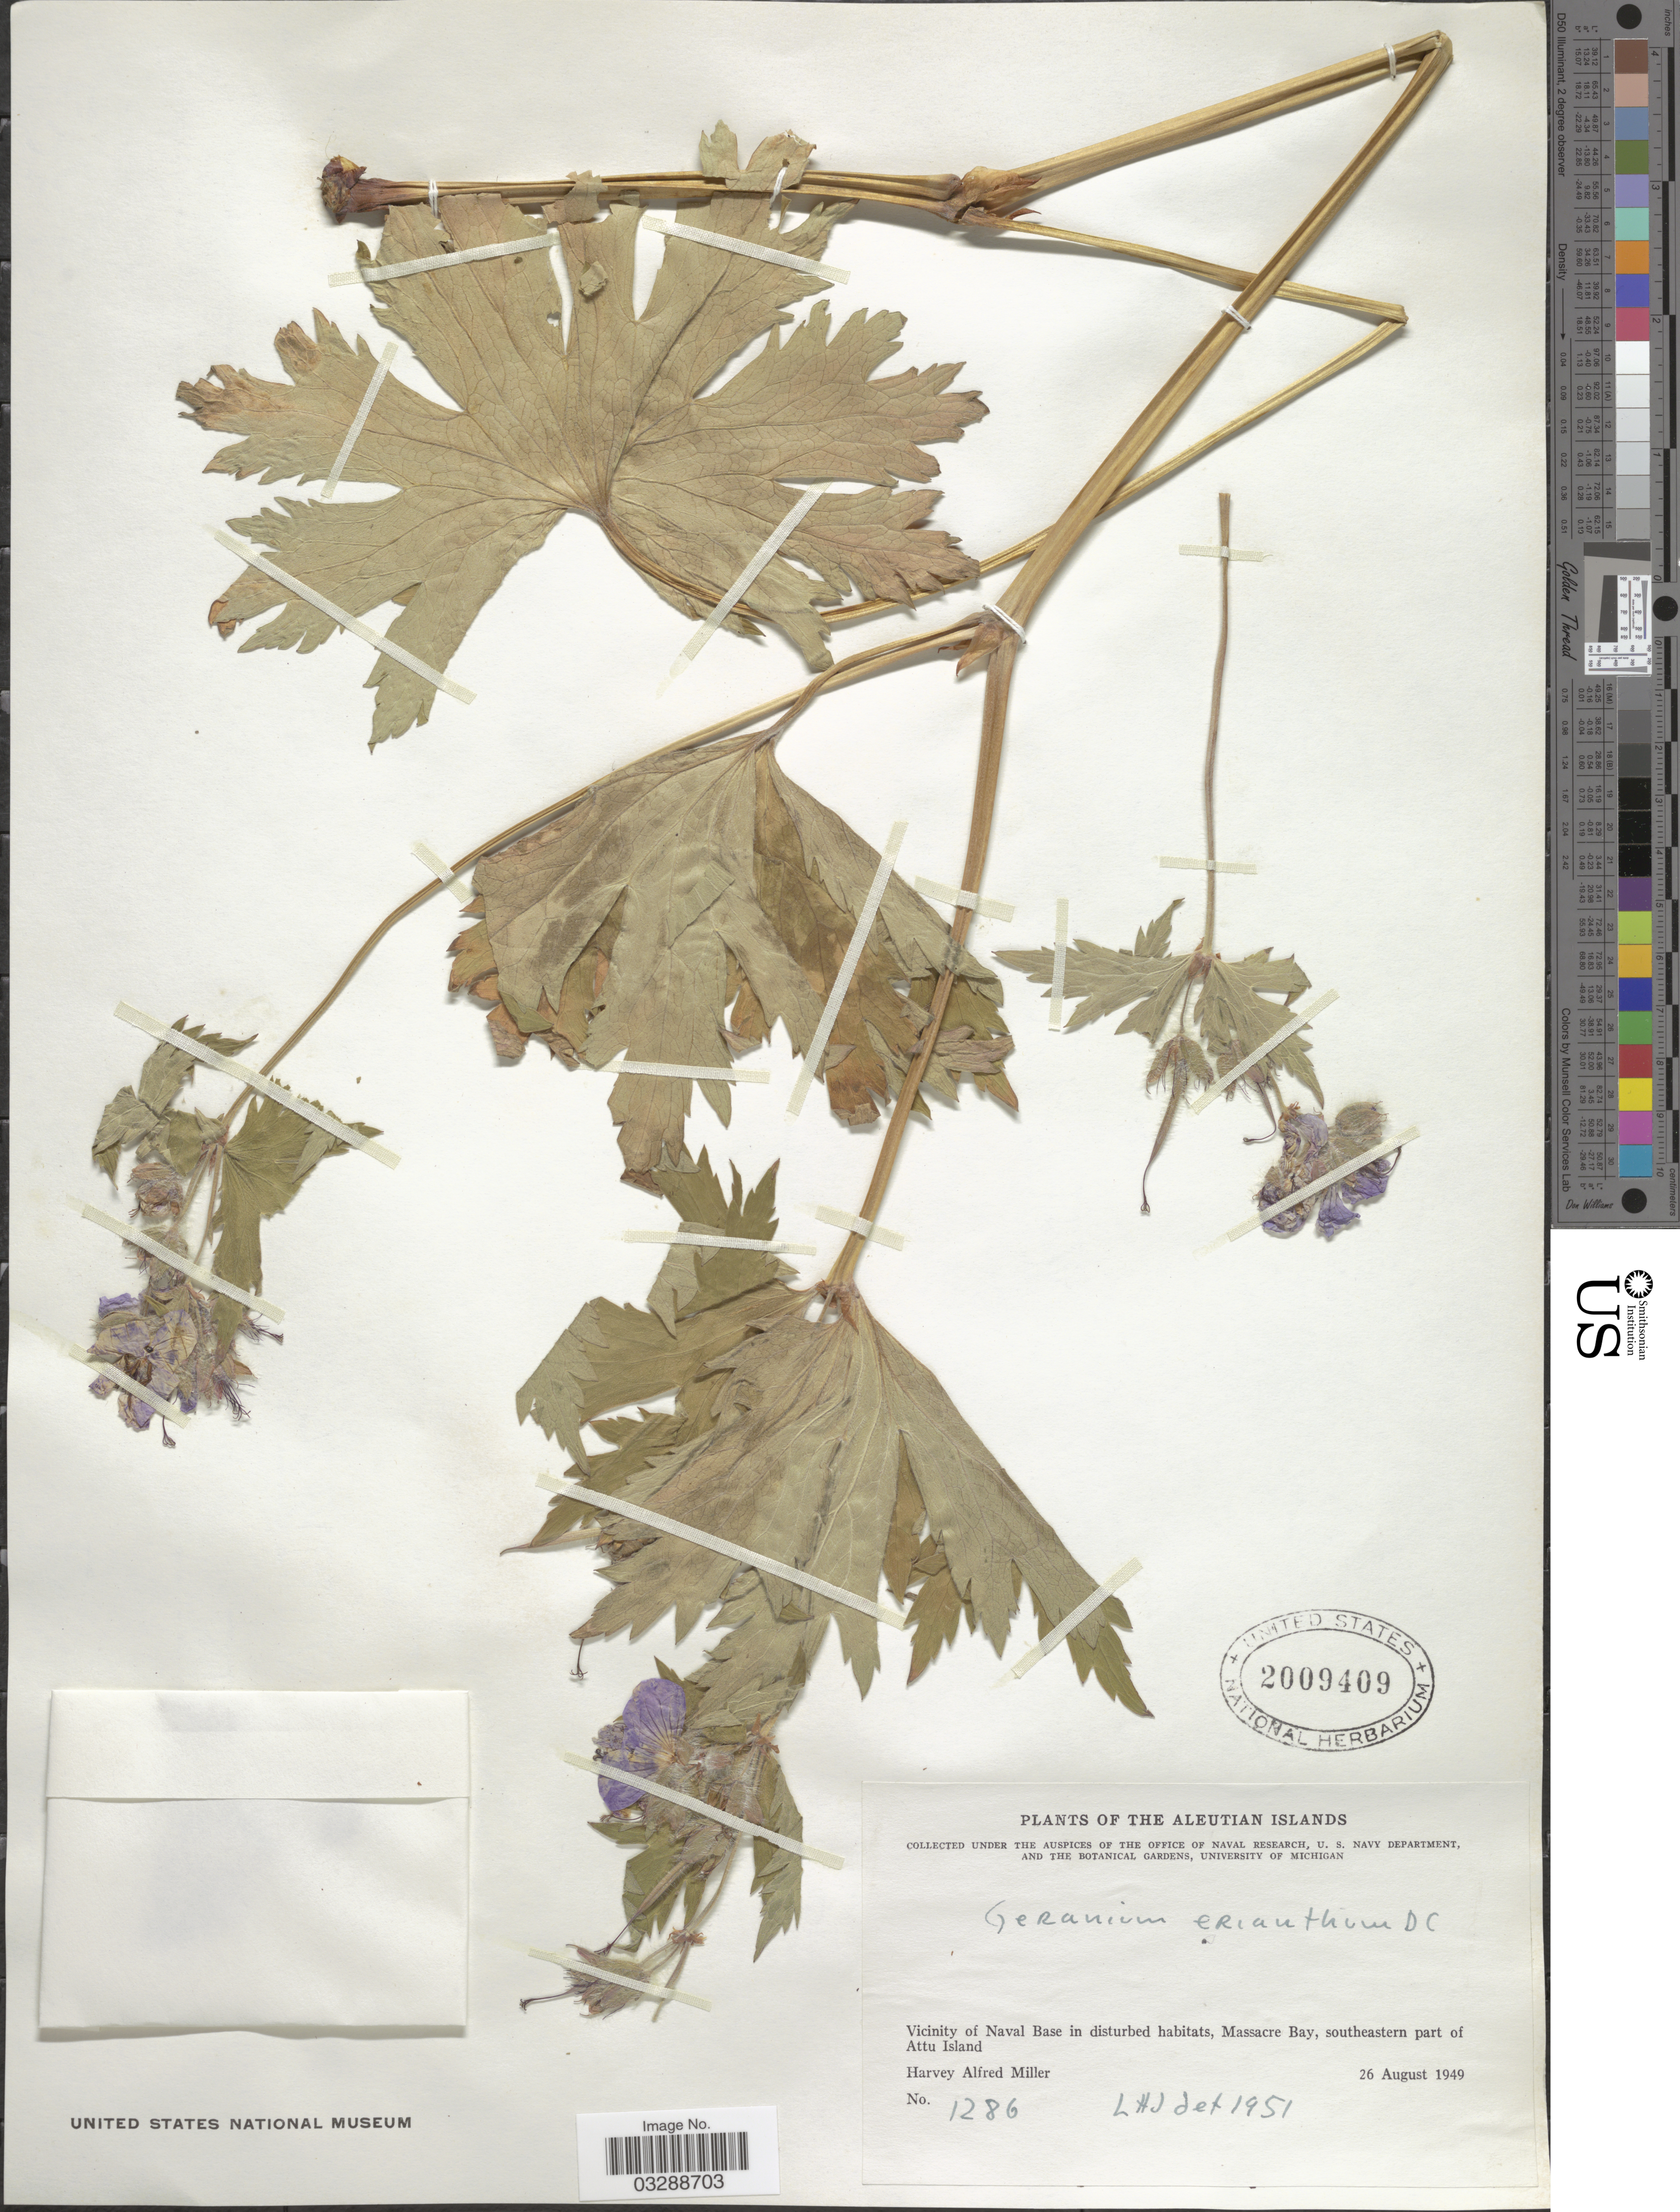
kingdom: Plantae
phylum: Tracheophyta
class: Magnoliopsida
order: Geraniales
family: Geraniaceae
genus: Geranium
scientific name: Geranium erianthum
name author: DC.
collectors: H. A. Miller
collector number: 1286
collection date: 1949-08-26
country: United States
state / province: Alaska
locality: The Aleutian Islands, Vicinity of Naval Base in disturbed habitats, Massacre Bay, southeastern part of Attu Island.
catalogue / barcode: US 2009409